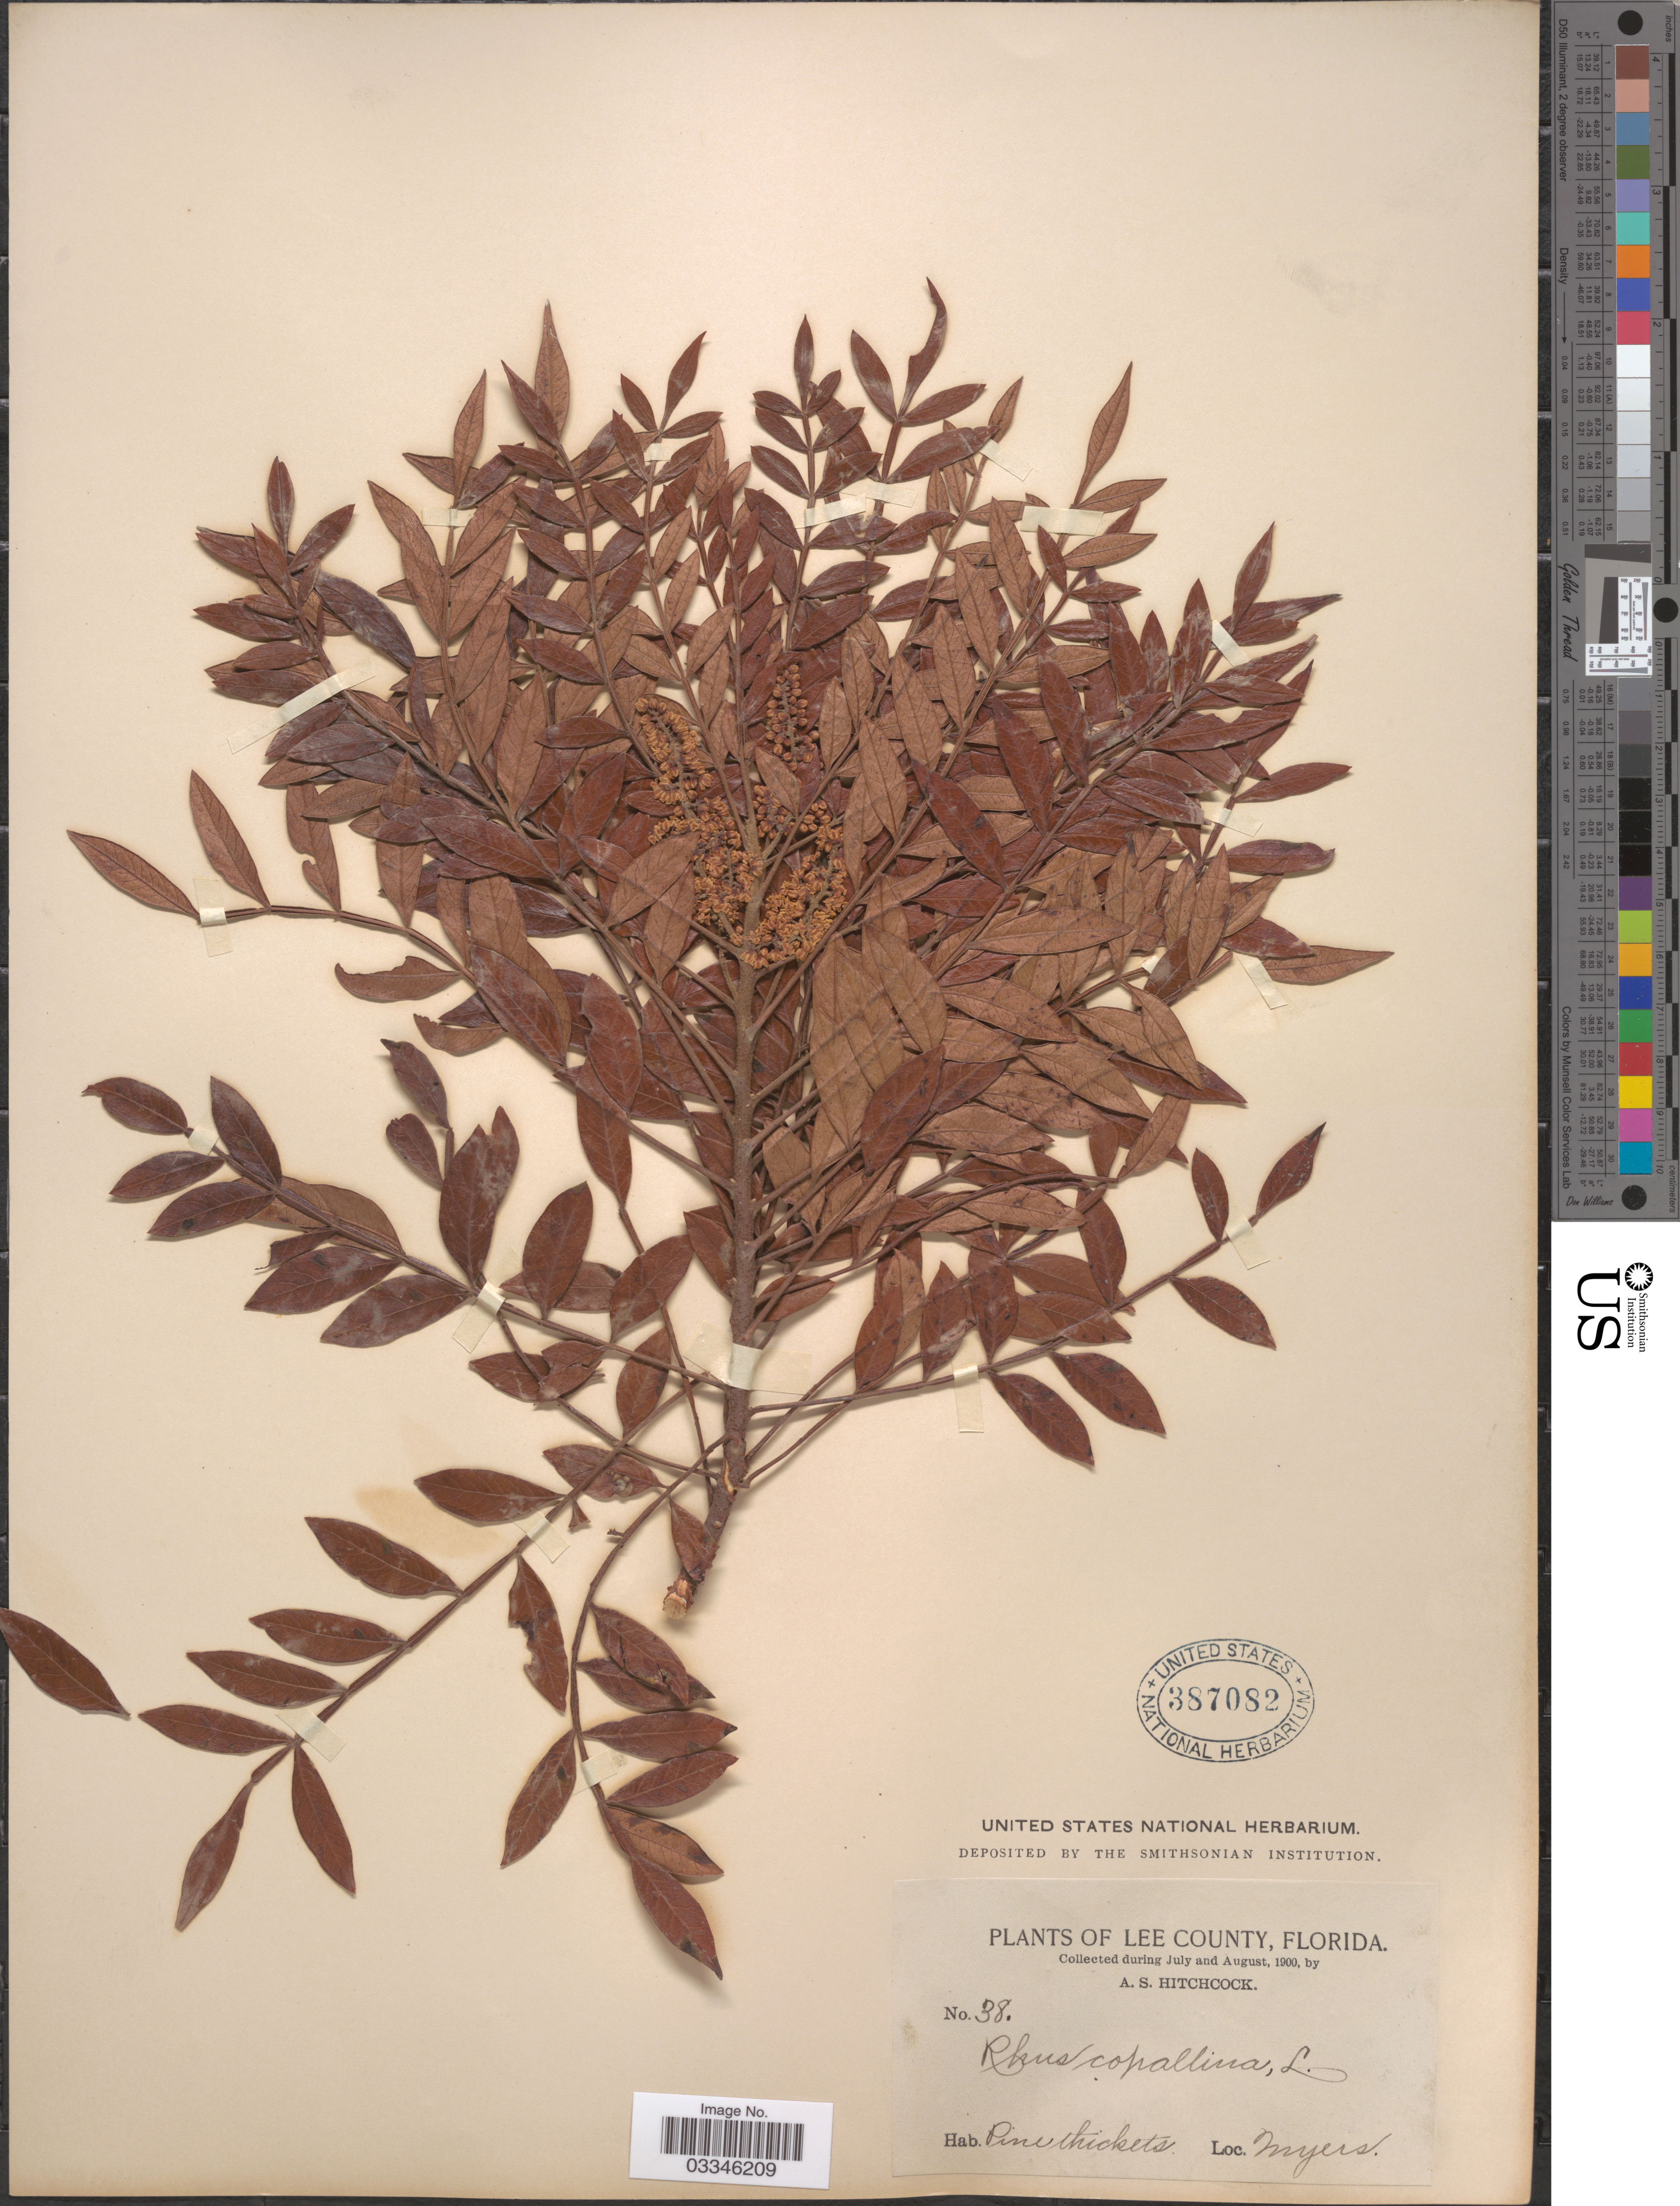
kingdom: Plantae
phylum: Tracheophyta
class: Magnoliopsida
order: Sapindales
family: Anacardiaceae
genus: Rhus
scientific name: Rhus leucantha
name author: Jacq.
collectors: A. S. Hitchcock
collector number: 38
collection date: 1900-07/1900-08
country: United States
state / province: Florida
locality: Lee County. Myers.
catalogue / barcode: US 387082